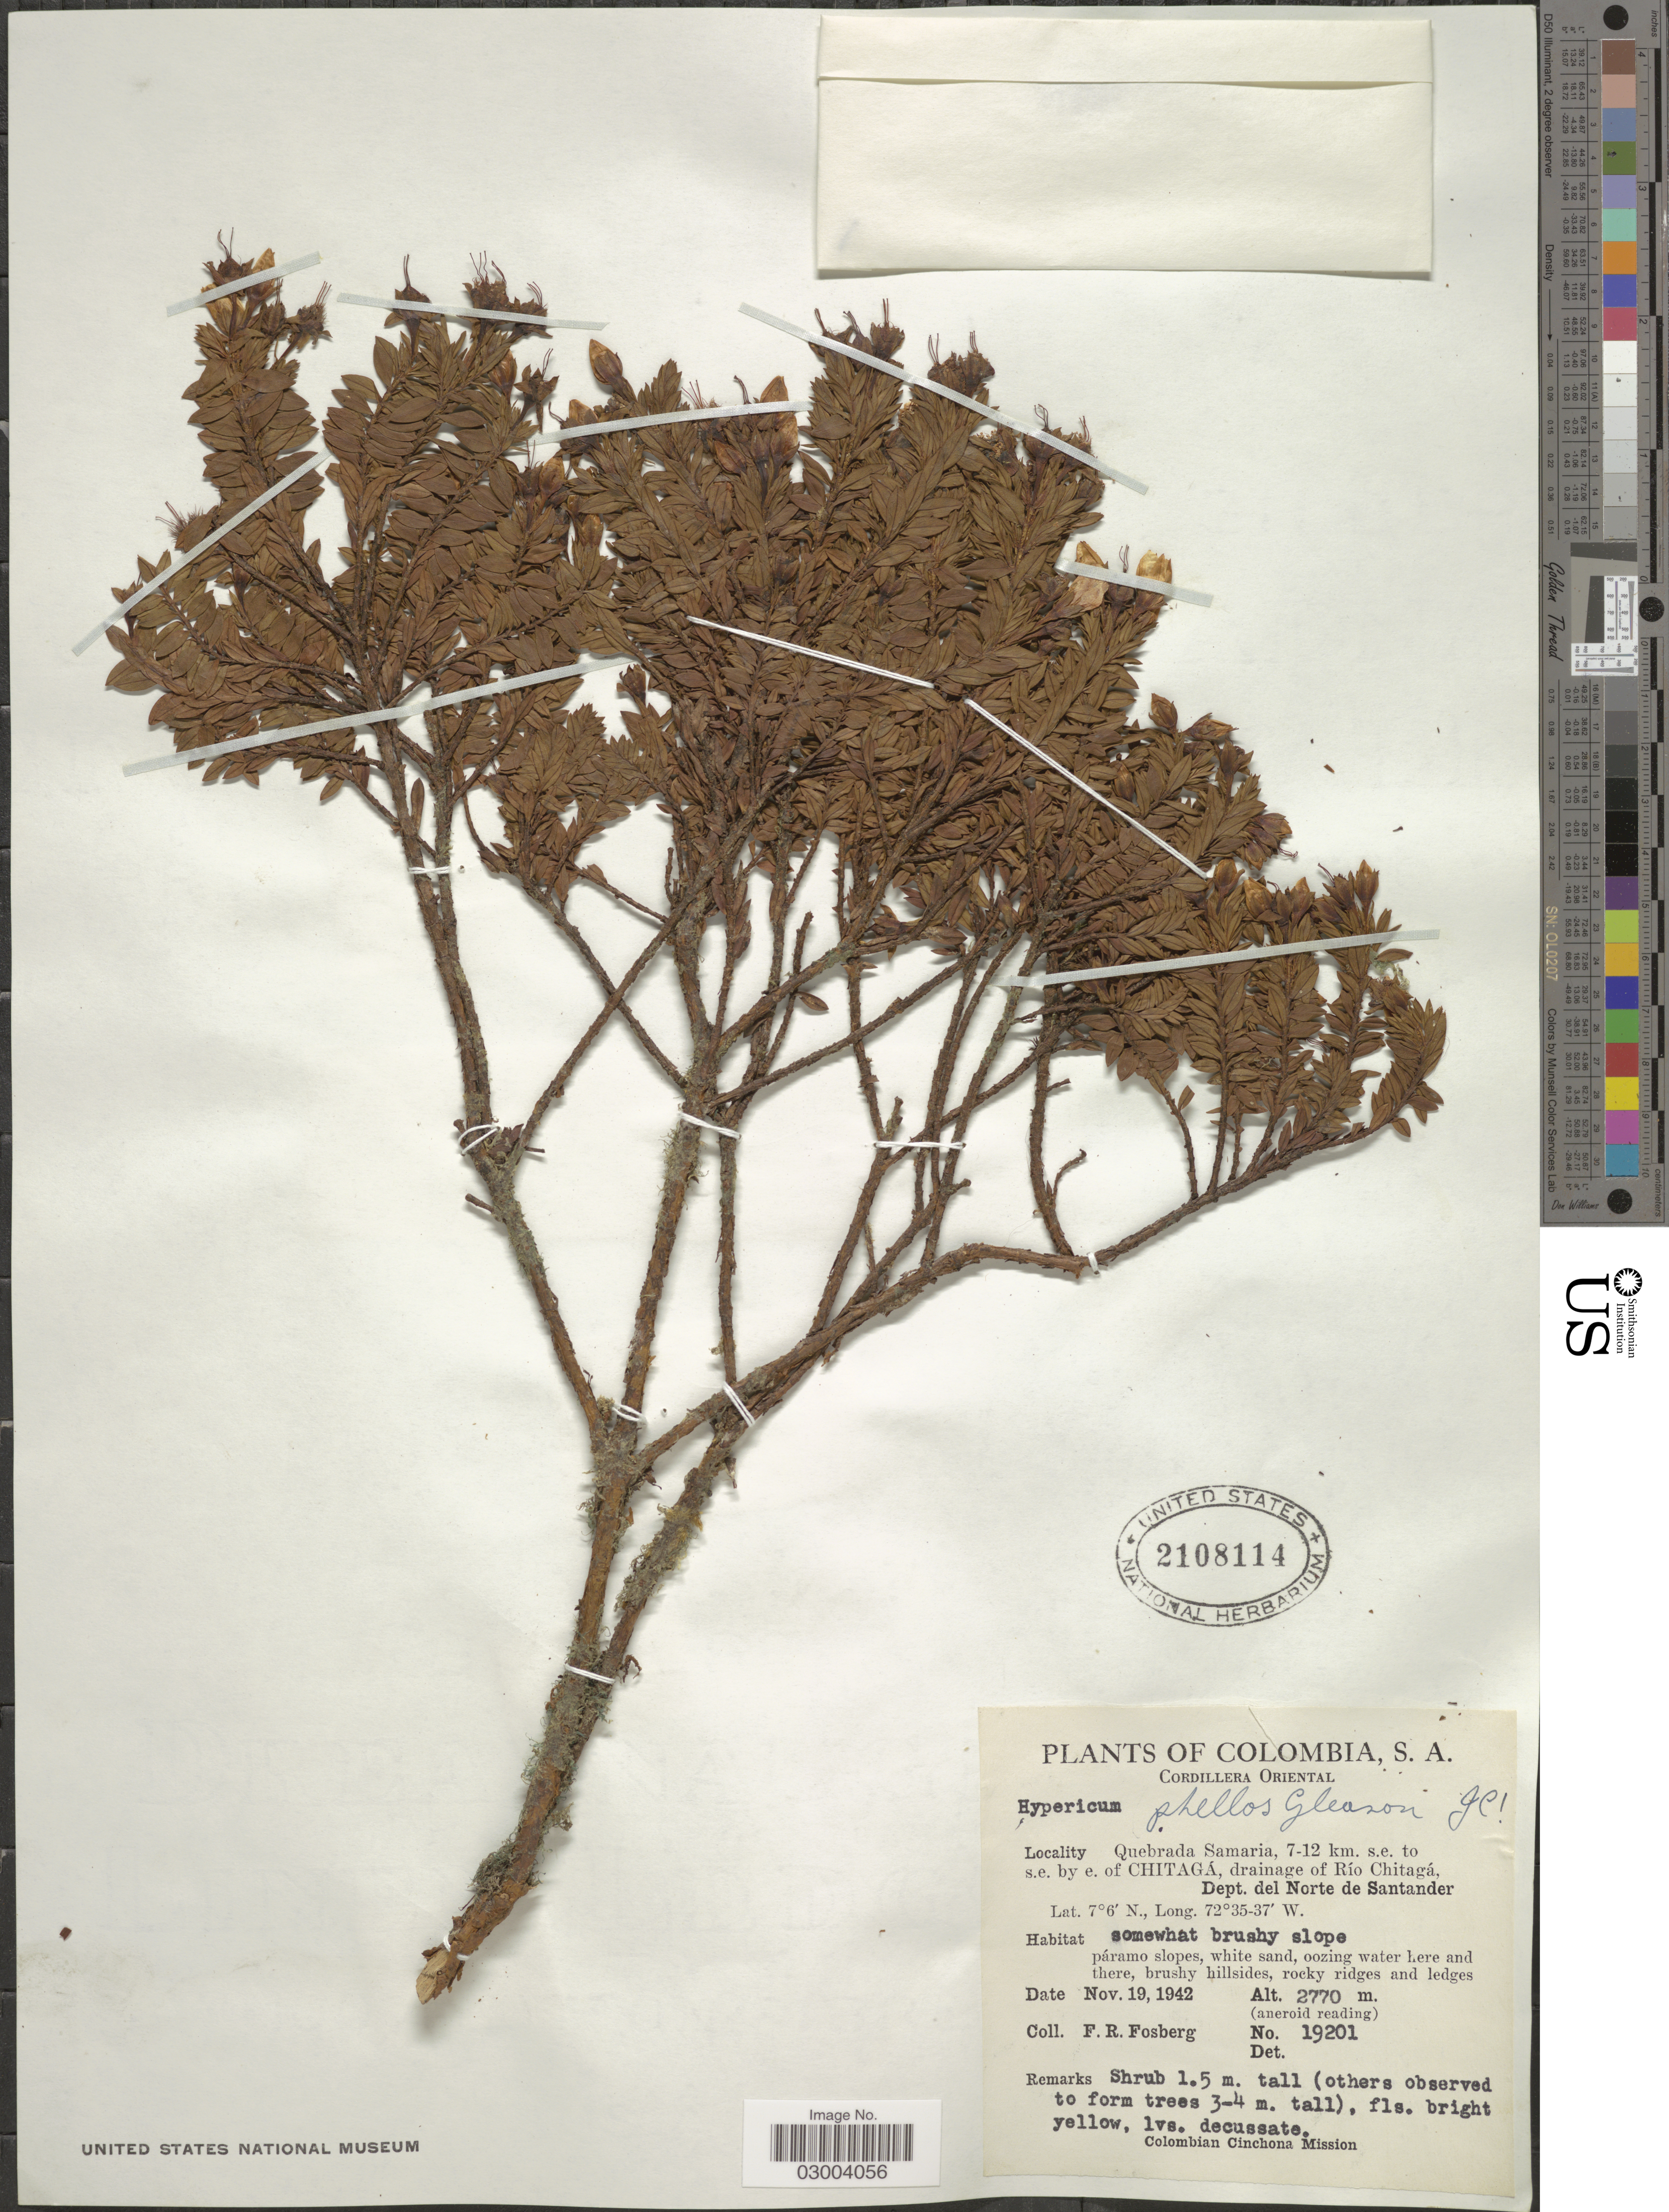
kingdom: Plantae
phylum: Tracheophyta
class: Magnoliopsida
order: Malpighiales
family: Hypericaceae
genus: Hypericum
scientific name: Hypericum phellos subsp. phellos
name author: Gleason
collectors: F. R. Fosberg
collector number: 19201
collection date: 1942-11-19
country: Colombia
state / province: Norte de Santander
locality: Cordillera Oriental, Quebrada Samaria, 7-12 km. s.e. to s.e. by e. of Chitagá, drainage of Río Chitagá, Dept. del Norte de Santander.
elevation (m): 2770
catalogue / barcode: US 2108114